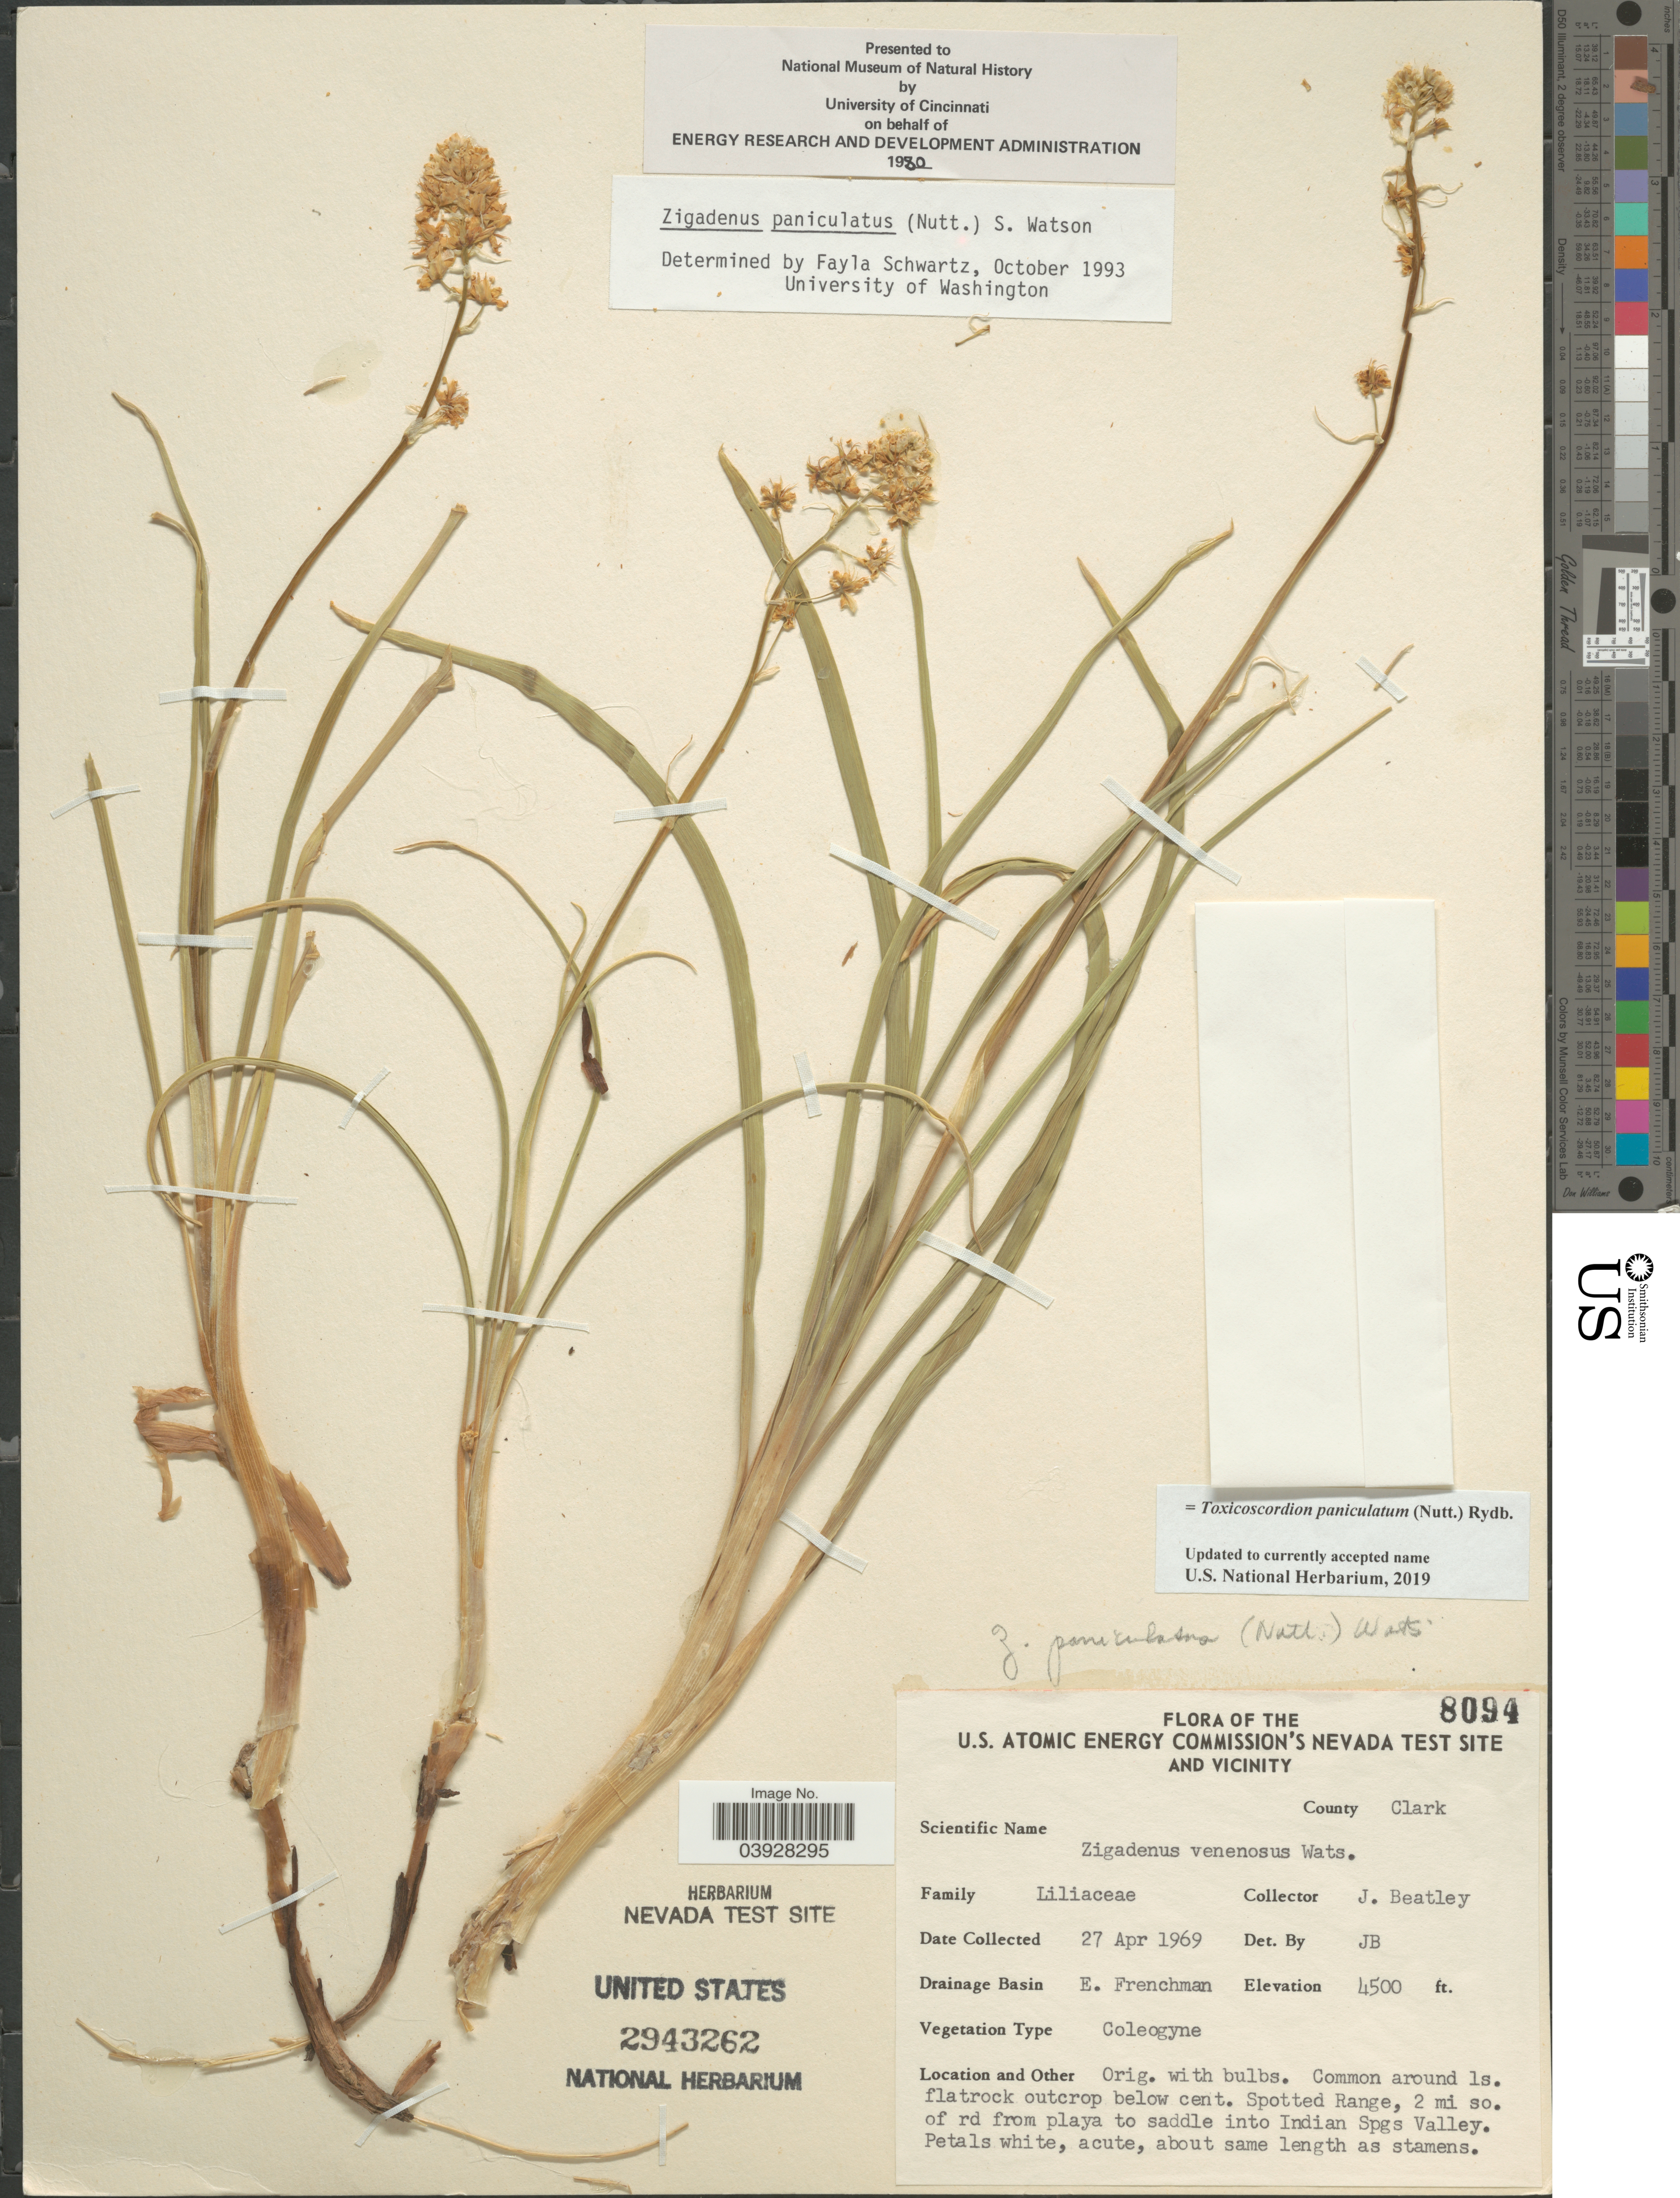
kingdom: Plantae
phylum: Tracheophyta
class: Liliopsida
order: Liliales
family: Melanthiaceae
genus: Toxicoscordion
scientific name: Toxicoscordion paniculatum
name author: (Nutt.) Rydb.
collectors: J. C. Beatley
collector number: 8094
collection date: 1969-04-27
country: United States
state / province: Nevada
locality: U.S. Atomic Energy Commission's Nevada Test Site and Vicinity. County Clark. Drainage Basin E. Frenchman. 2 mi so. of rd from playa to saddle into Indian Spgs Valley.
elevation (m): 1372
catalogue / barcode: US 2943262